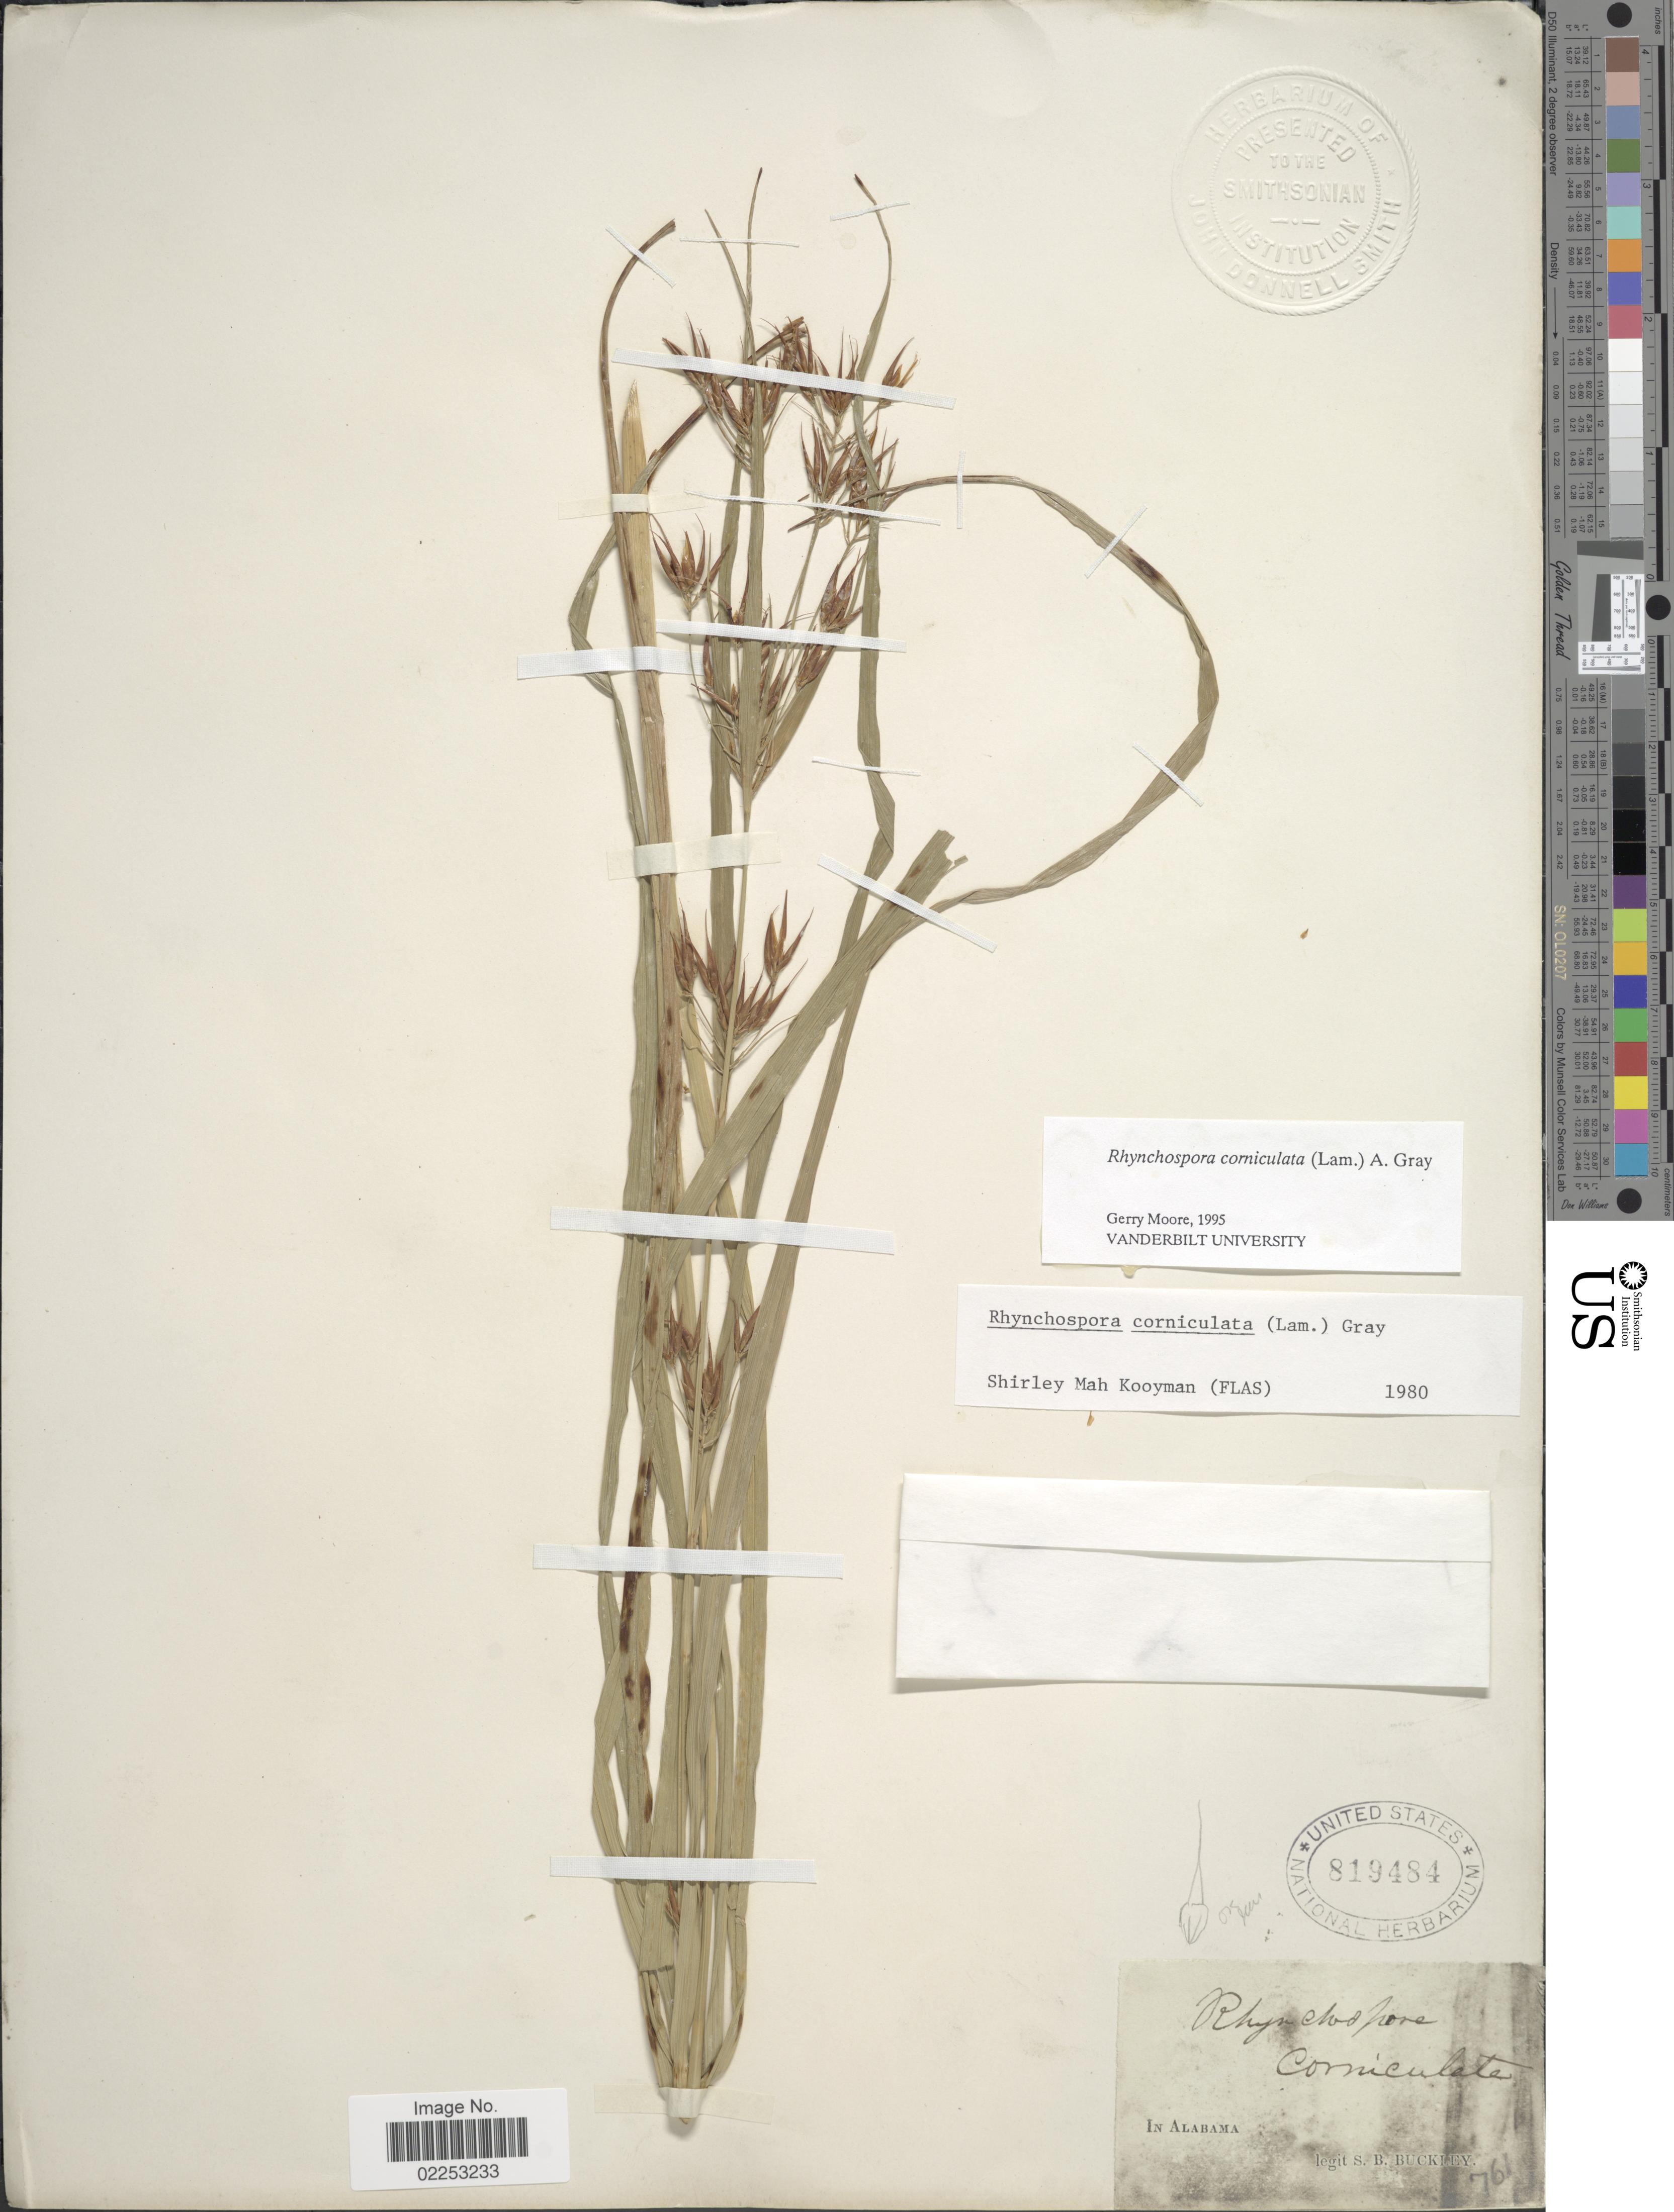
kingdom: Plantae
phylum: Tracheophyta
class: Liliopsida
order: Poales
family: Cyperaceae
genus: Rhynchospora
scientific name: Rhynchospora corniculata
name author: (Lam.) A. Gray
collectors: S. B. Buckley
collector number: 761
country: United States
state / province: Alabama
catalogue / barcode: US 819484